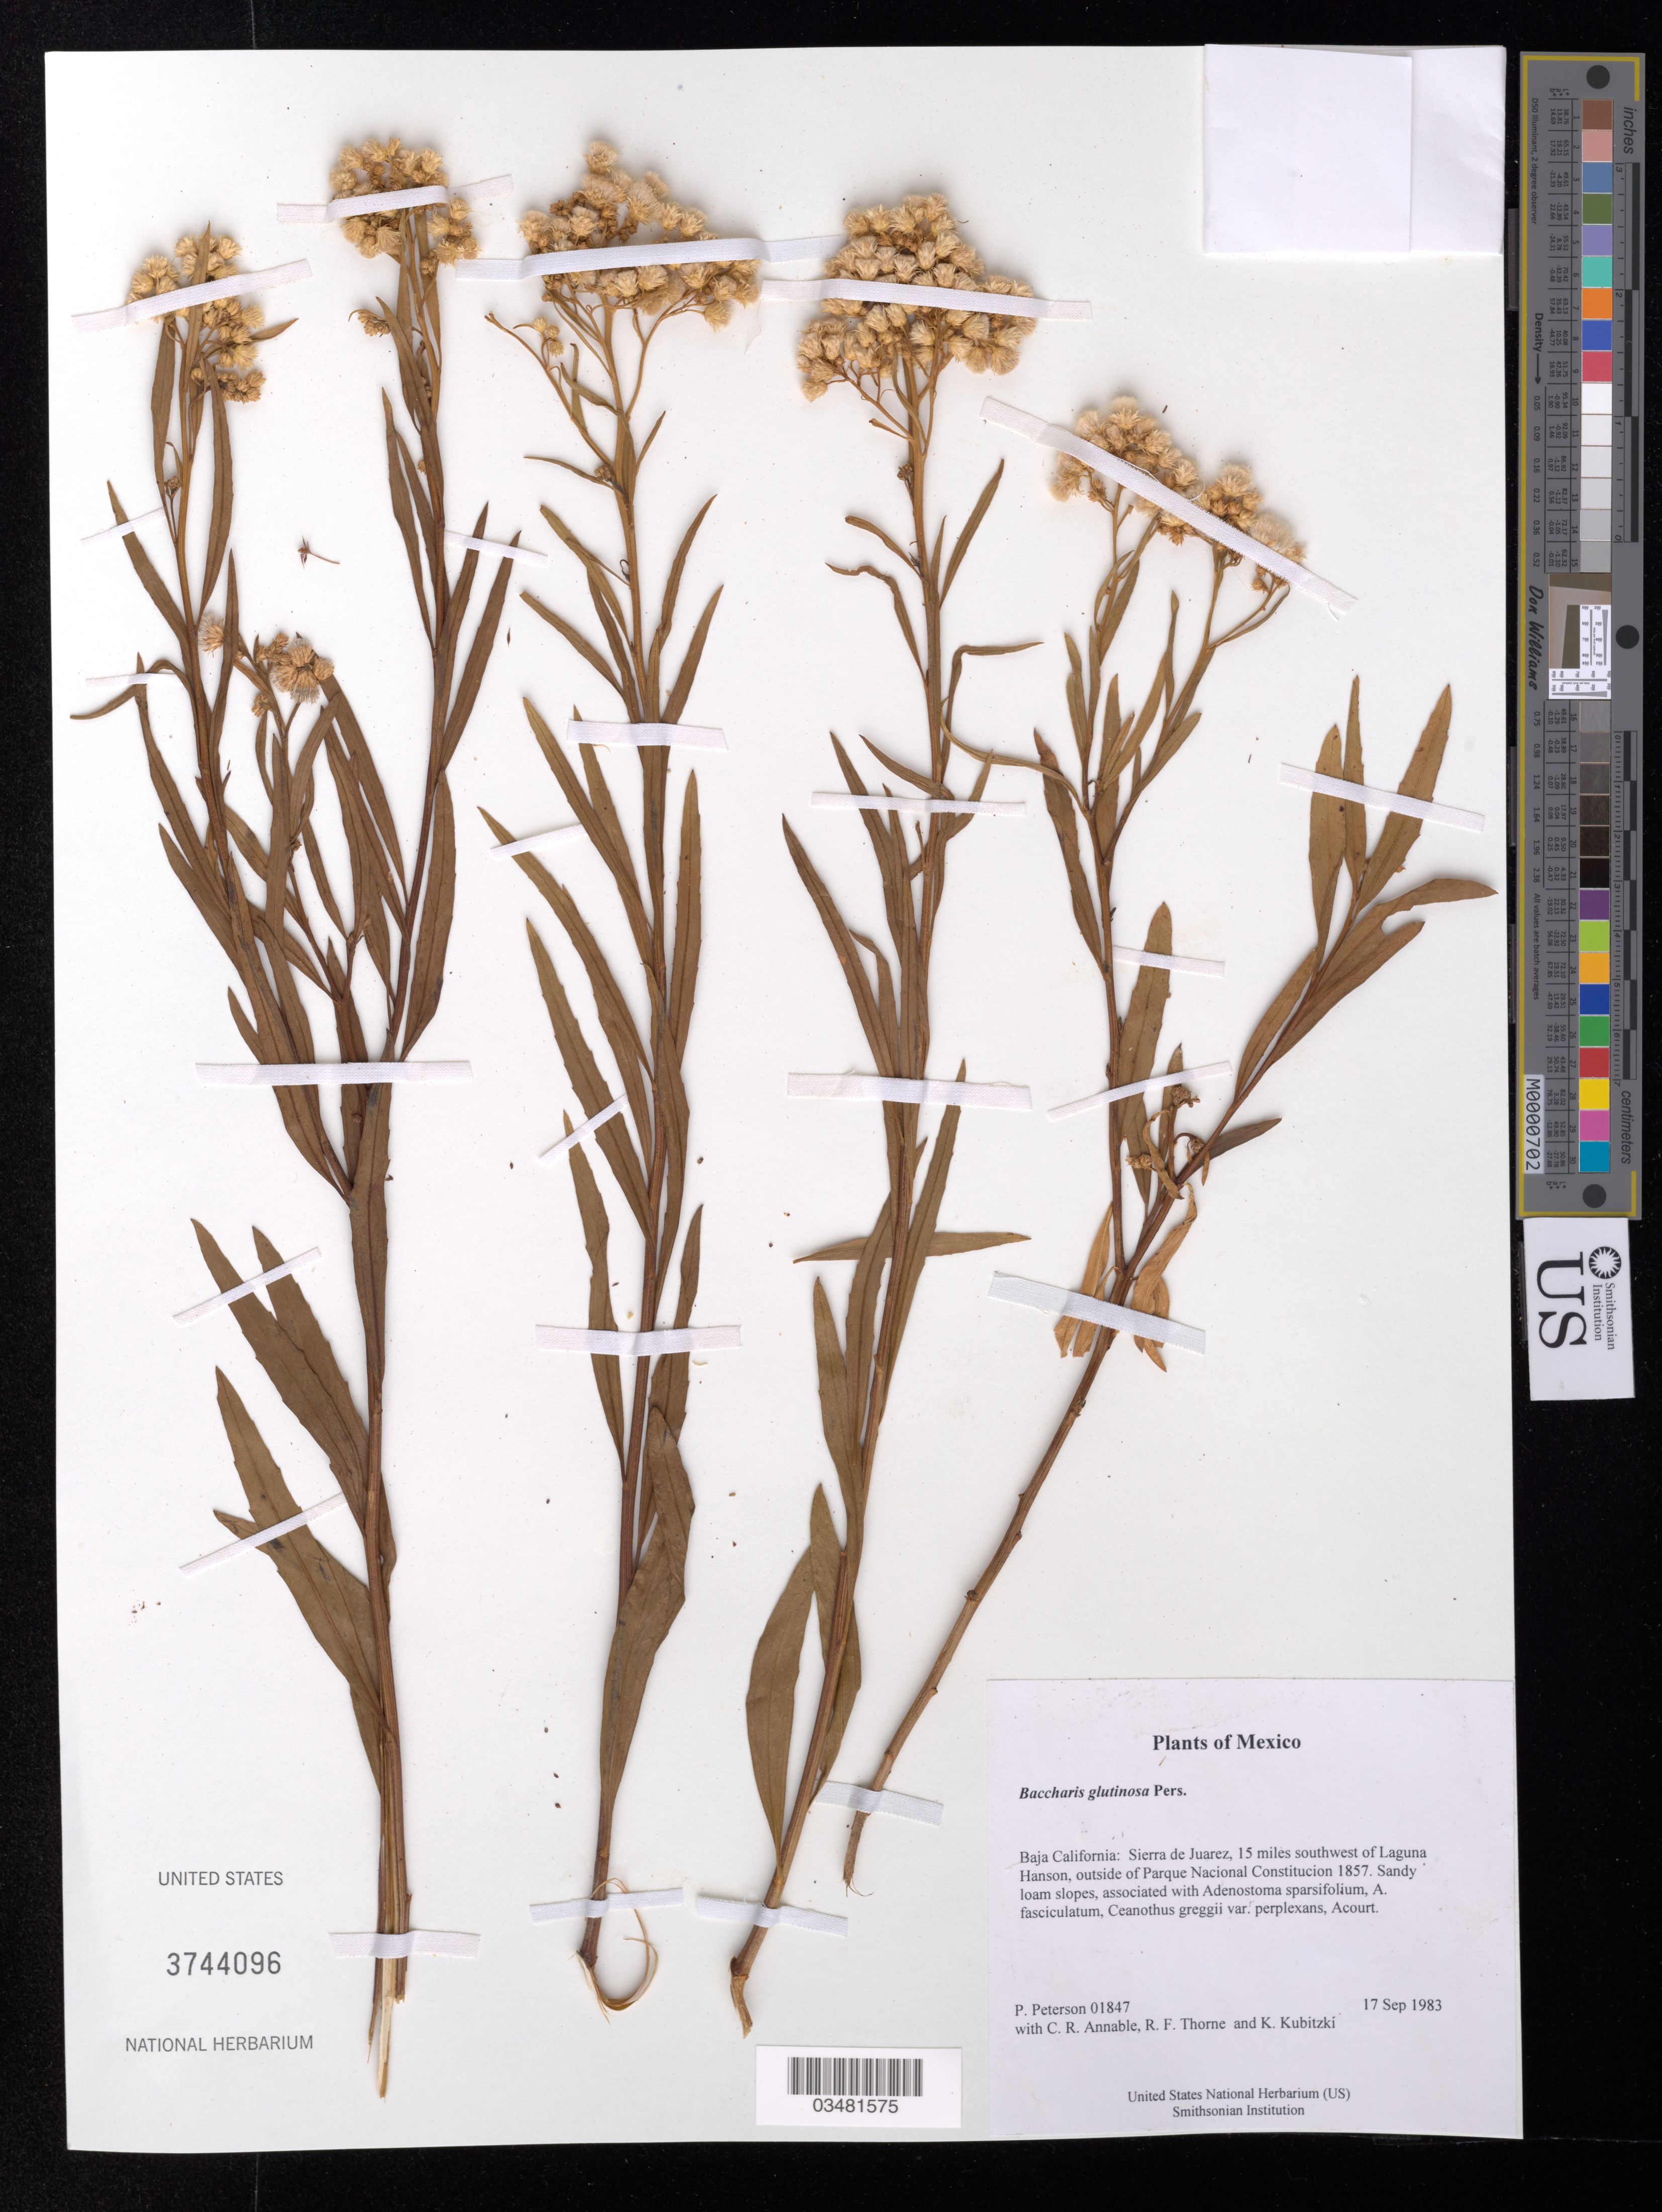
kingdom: Plantae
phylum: Tracheophyta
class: Magnoliopsida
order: Asterales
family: Asteraceae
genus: Baccharis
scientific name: Baccharis glutinosa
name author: Pers.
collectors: P. M. Peterson, C. R. Annable, R. F. Thorne & K. Kubitzki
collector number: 01847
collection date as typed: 17 Sep 1983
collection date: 1983-09-17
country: Mexico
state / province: Baja California Norte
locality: Sierra de Juarez, 15 miles southwest of Laguna Hanson, outside of Parque Nacional Constitucion 1857.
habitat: Sandy loam slopes, associated with Adenostoma sparsifolium, A. fasciculatum, Ceanothus greggii var. perplexans, Acourt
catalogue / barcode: US 3744096